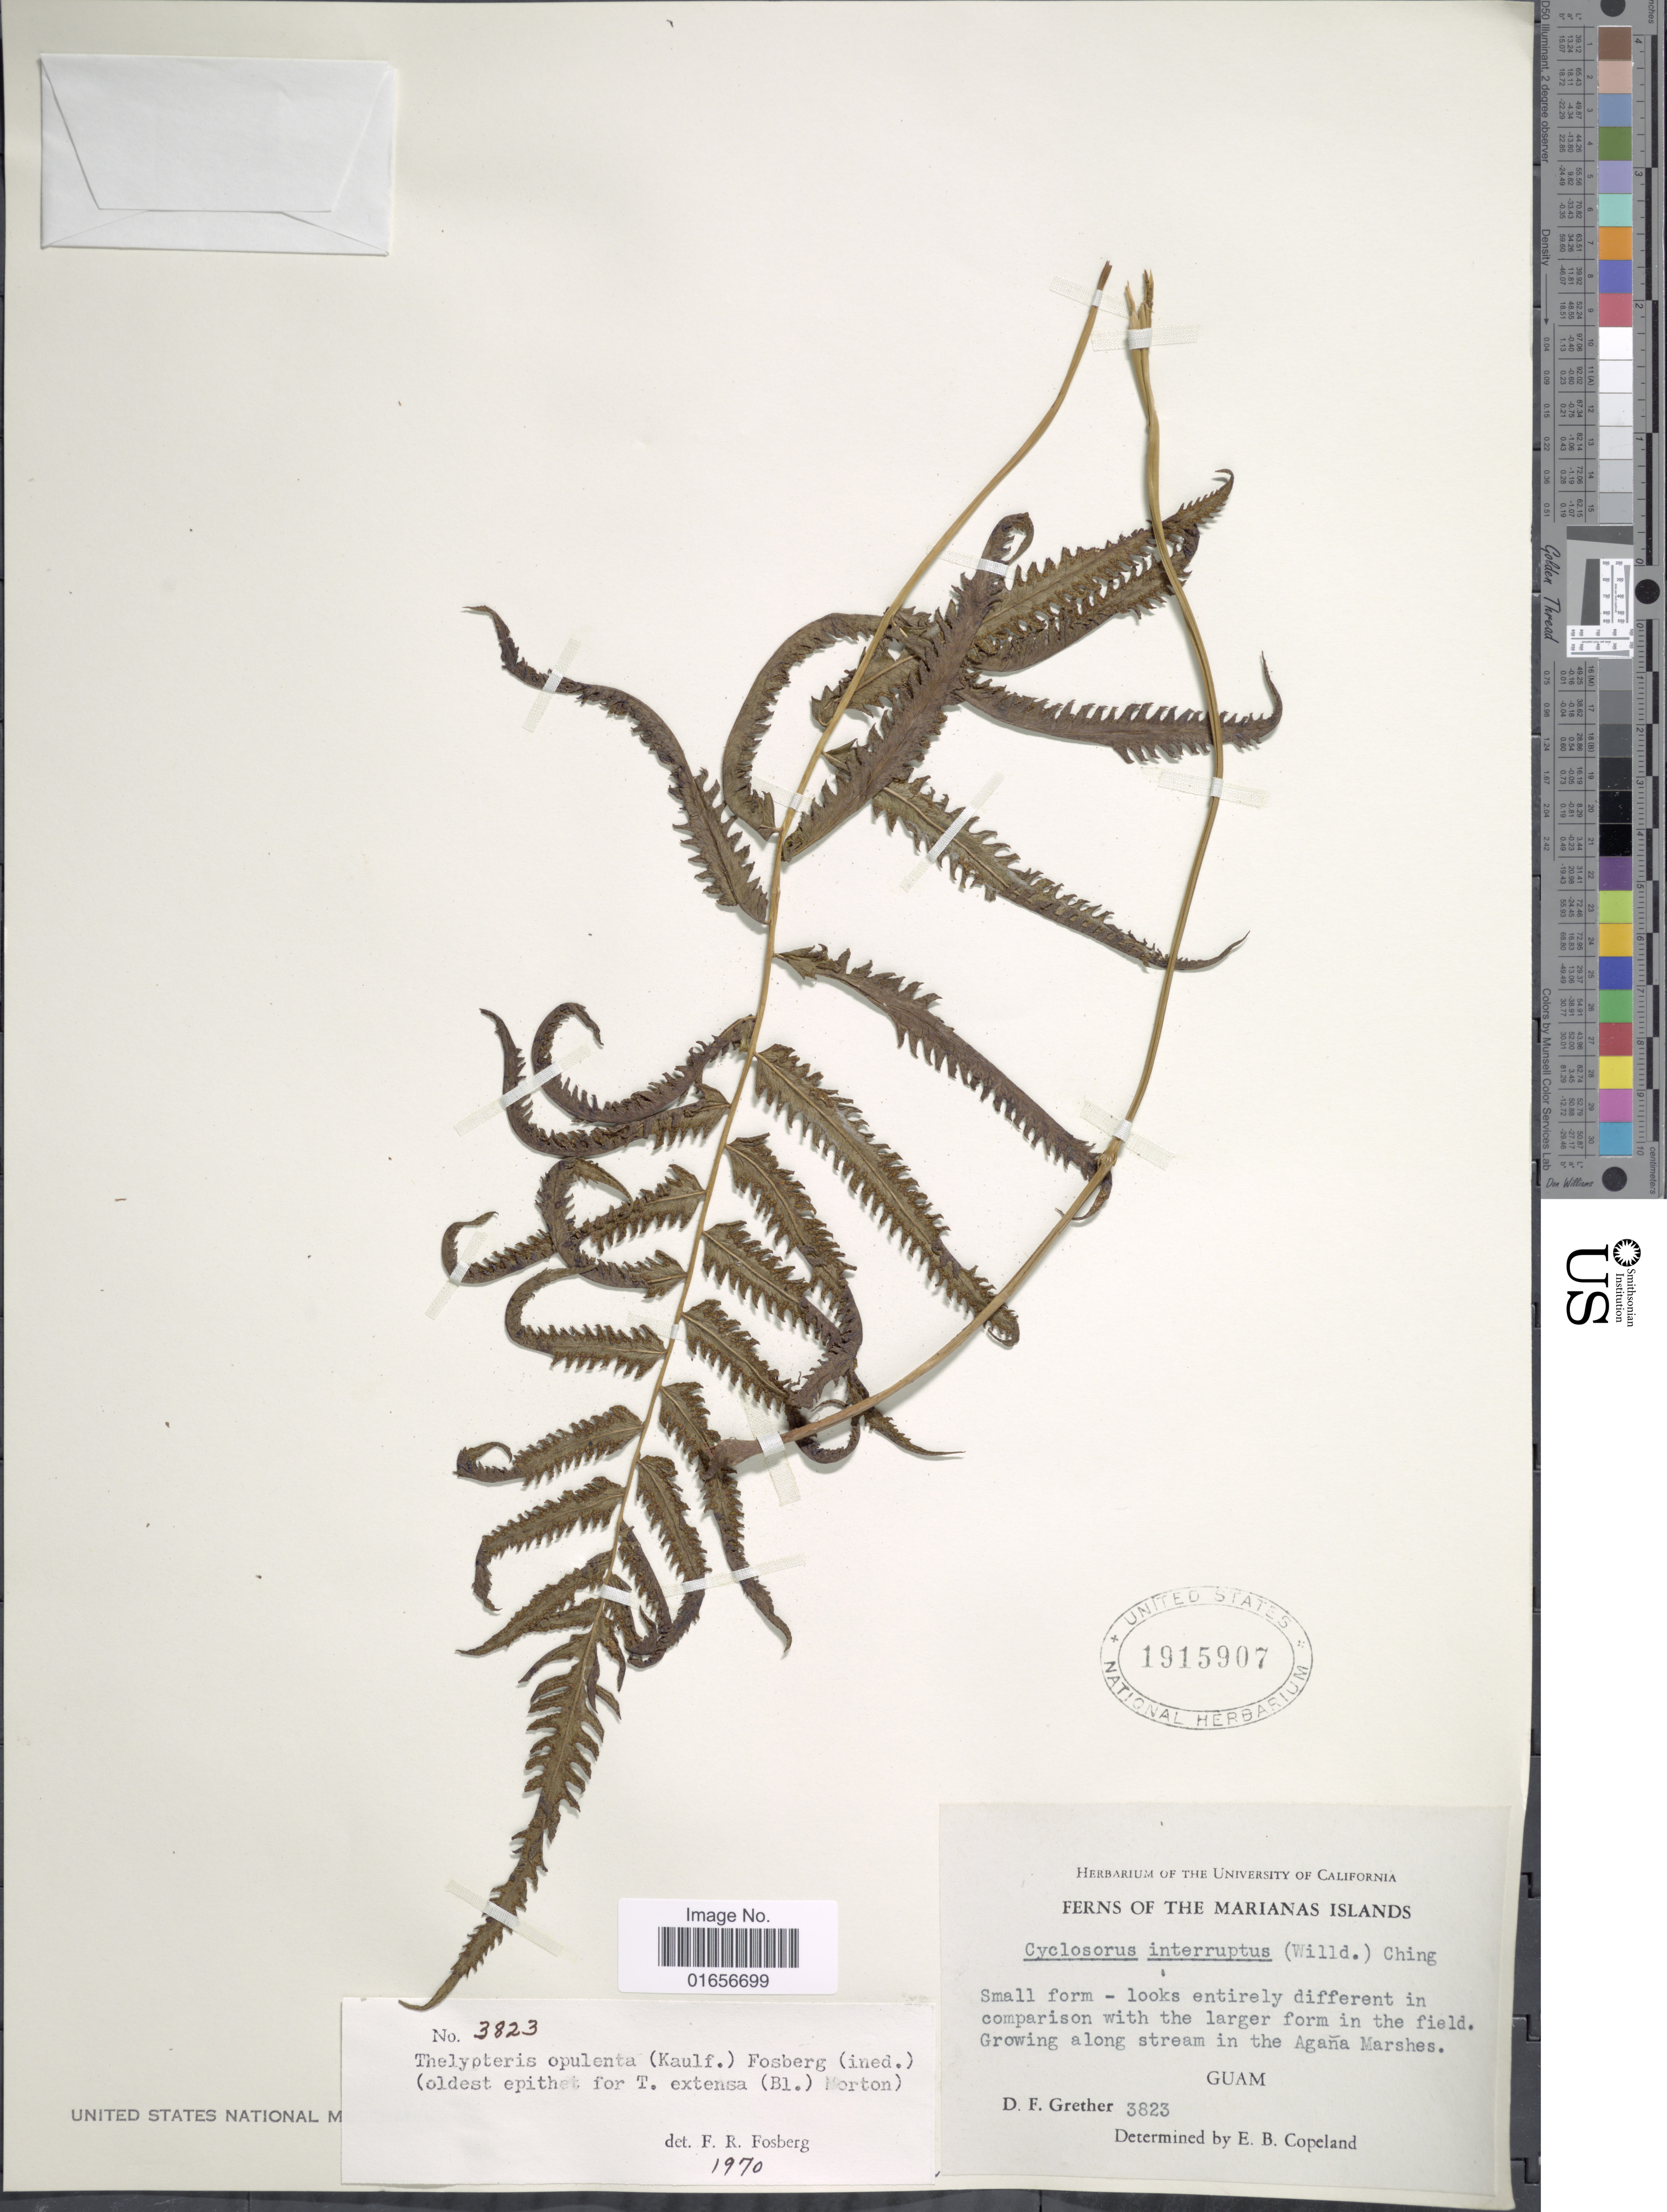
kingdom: Plantae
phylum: Tracheophyta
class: Polypodiopsida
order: Polypodiales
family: Thelypteridaceae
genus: Amphineuron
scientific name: Amphineuron opulentum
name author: (Kaulf.) Holttum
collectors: D. F. Grether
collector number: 3823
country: Northern Mariana Islands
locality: The Marianas Islands, Growing along stream in the Agaña Marshes. Guam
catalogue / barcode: US 1915907